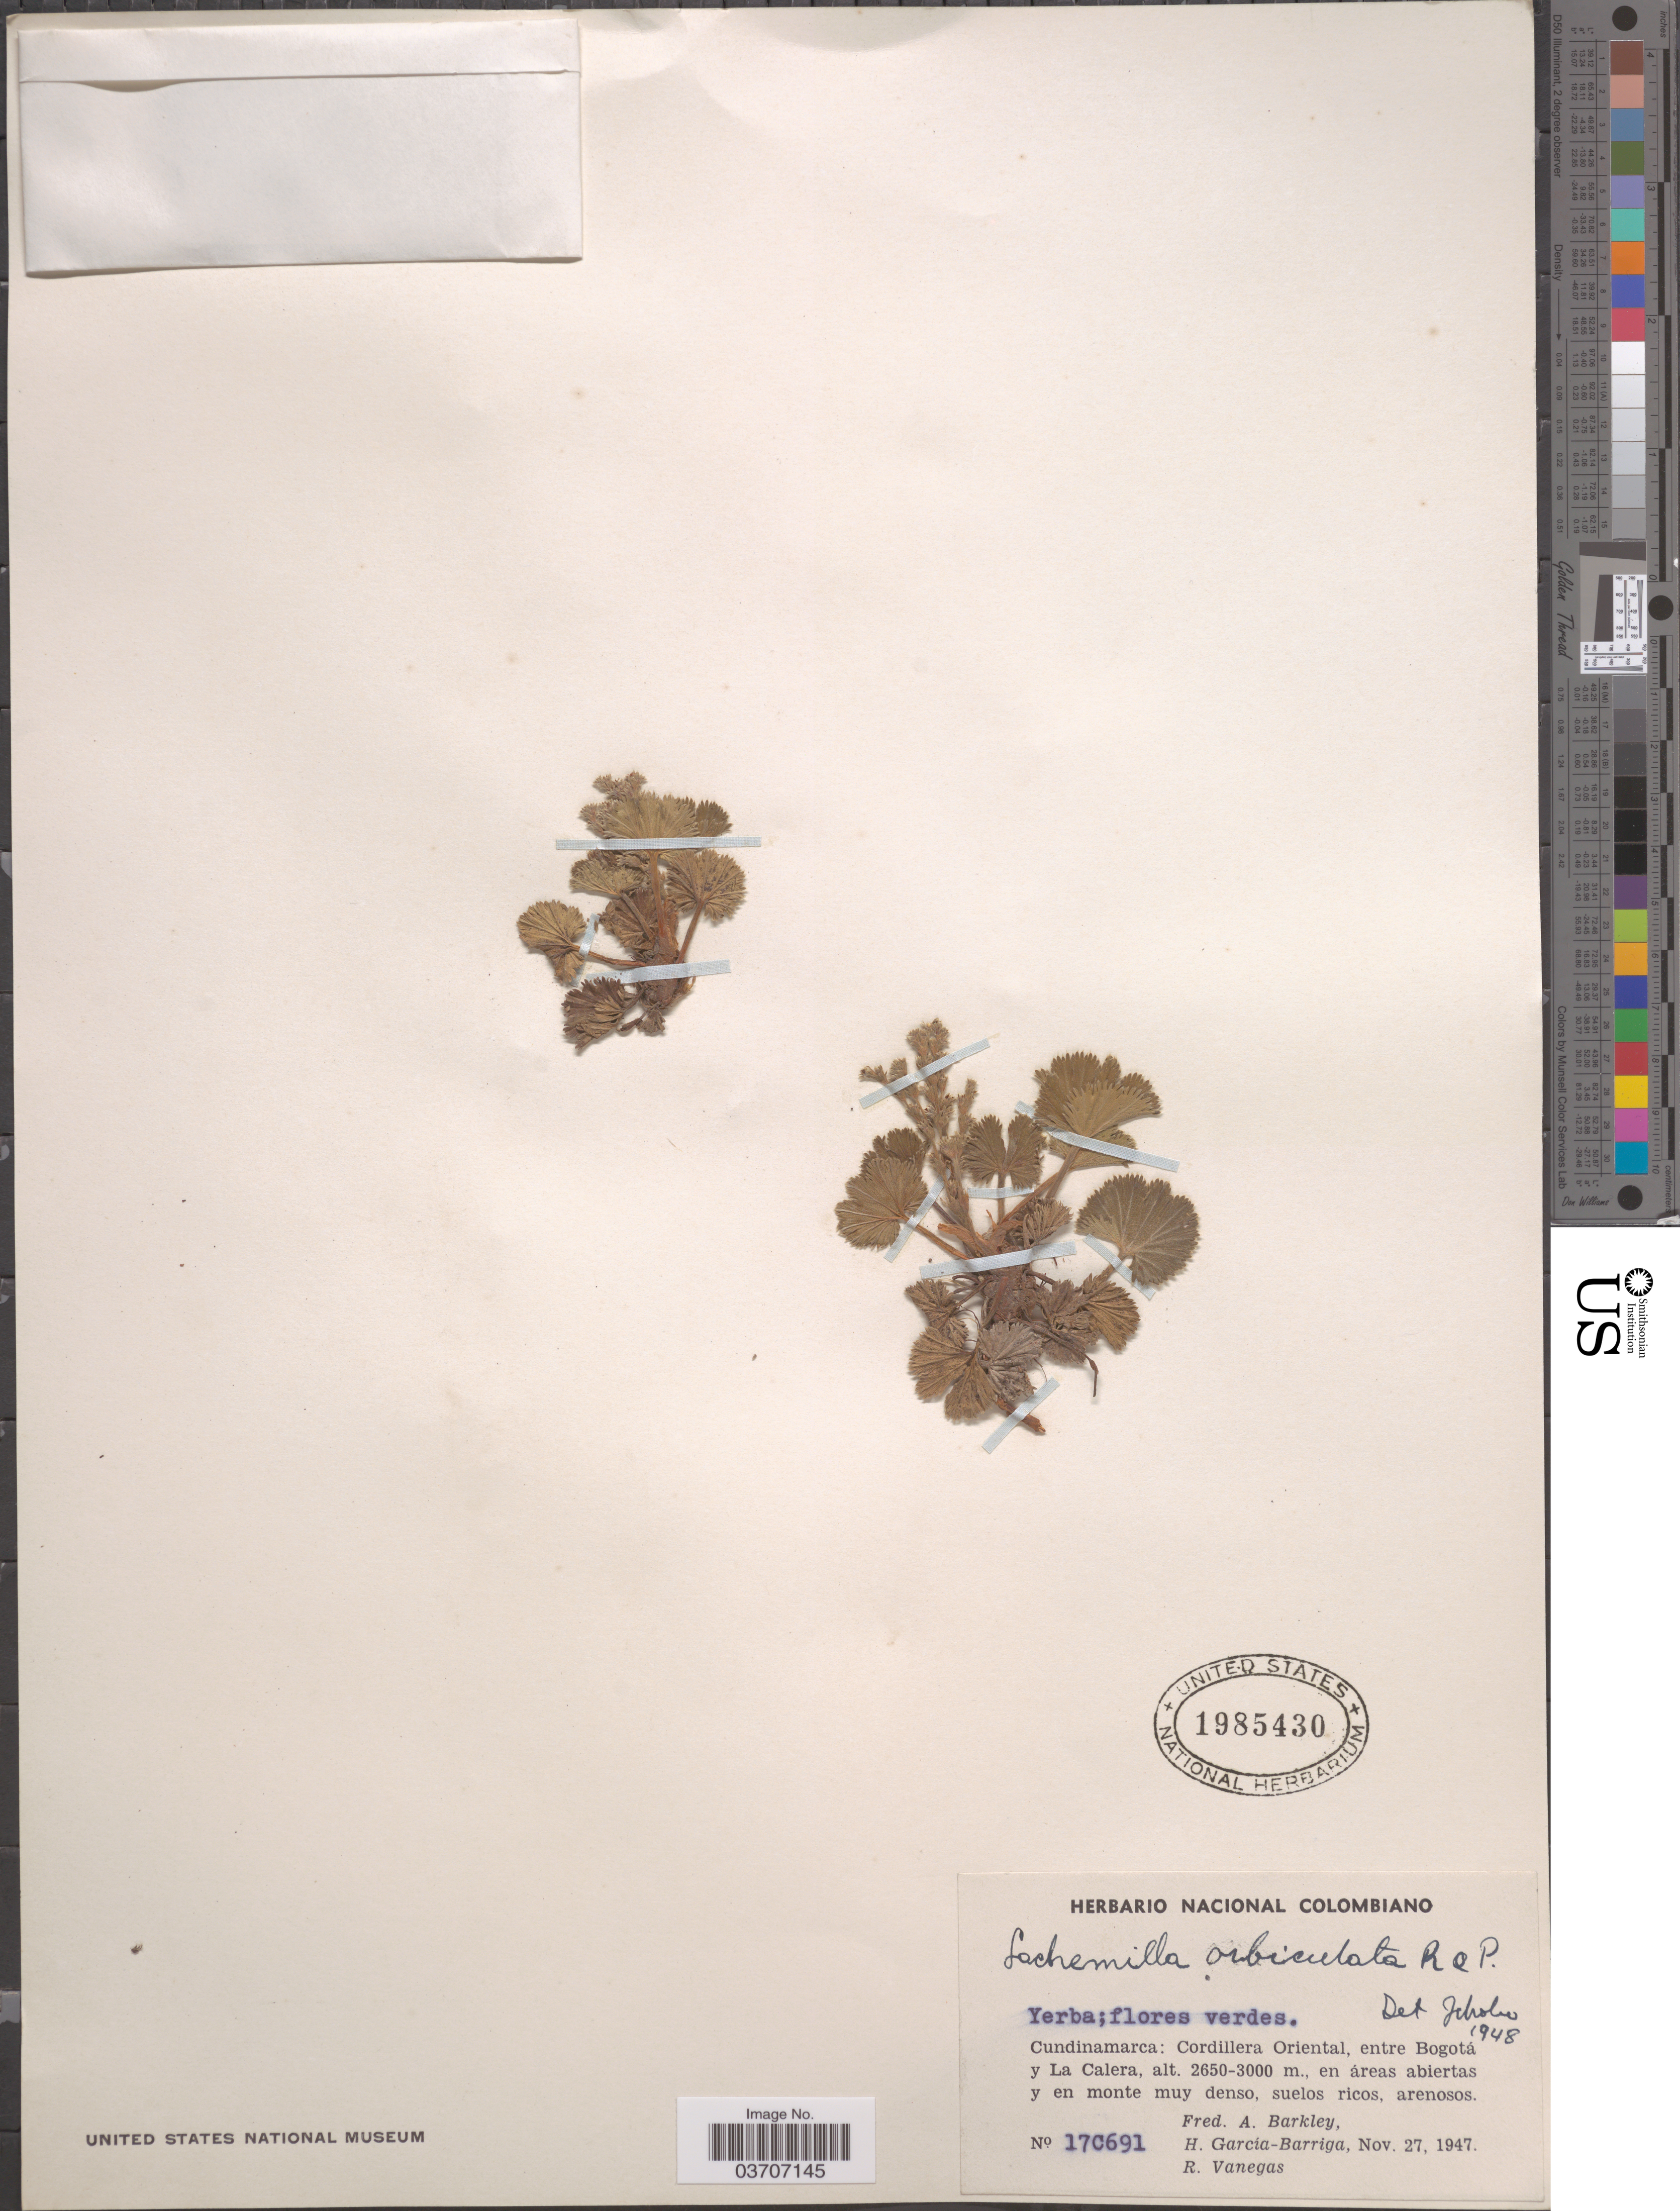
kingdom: Plantae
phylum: Tracheophyta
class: Magnoliopsida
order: Rosales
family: Rosaceae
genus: Lachemilla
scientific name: Lachemilla orbiculata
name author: (Ruiz & Pav.) Rydb.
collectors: F. A. Barkley, H. García Barriga & R. Vanegas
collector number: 17C691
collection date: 1947-11-27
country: Colombia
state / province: Cundinamarca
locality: Cordillera Oriental, entre Bogotá y La Calera.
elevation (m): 2650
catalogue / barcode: US 1985430